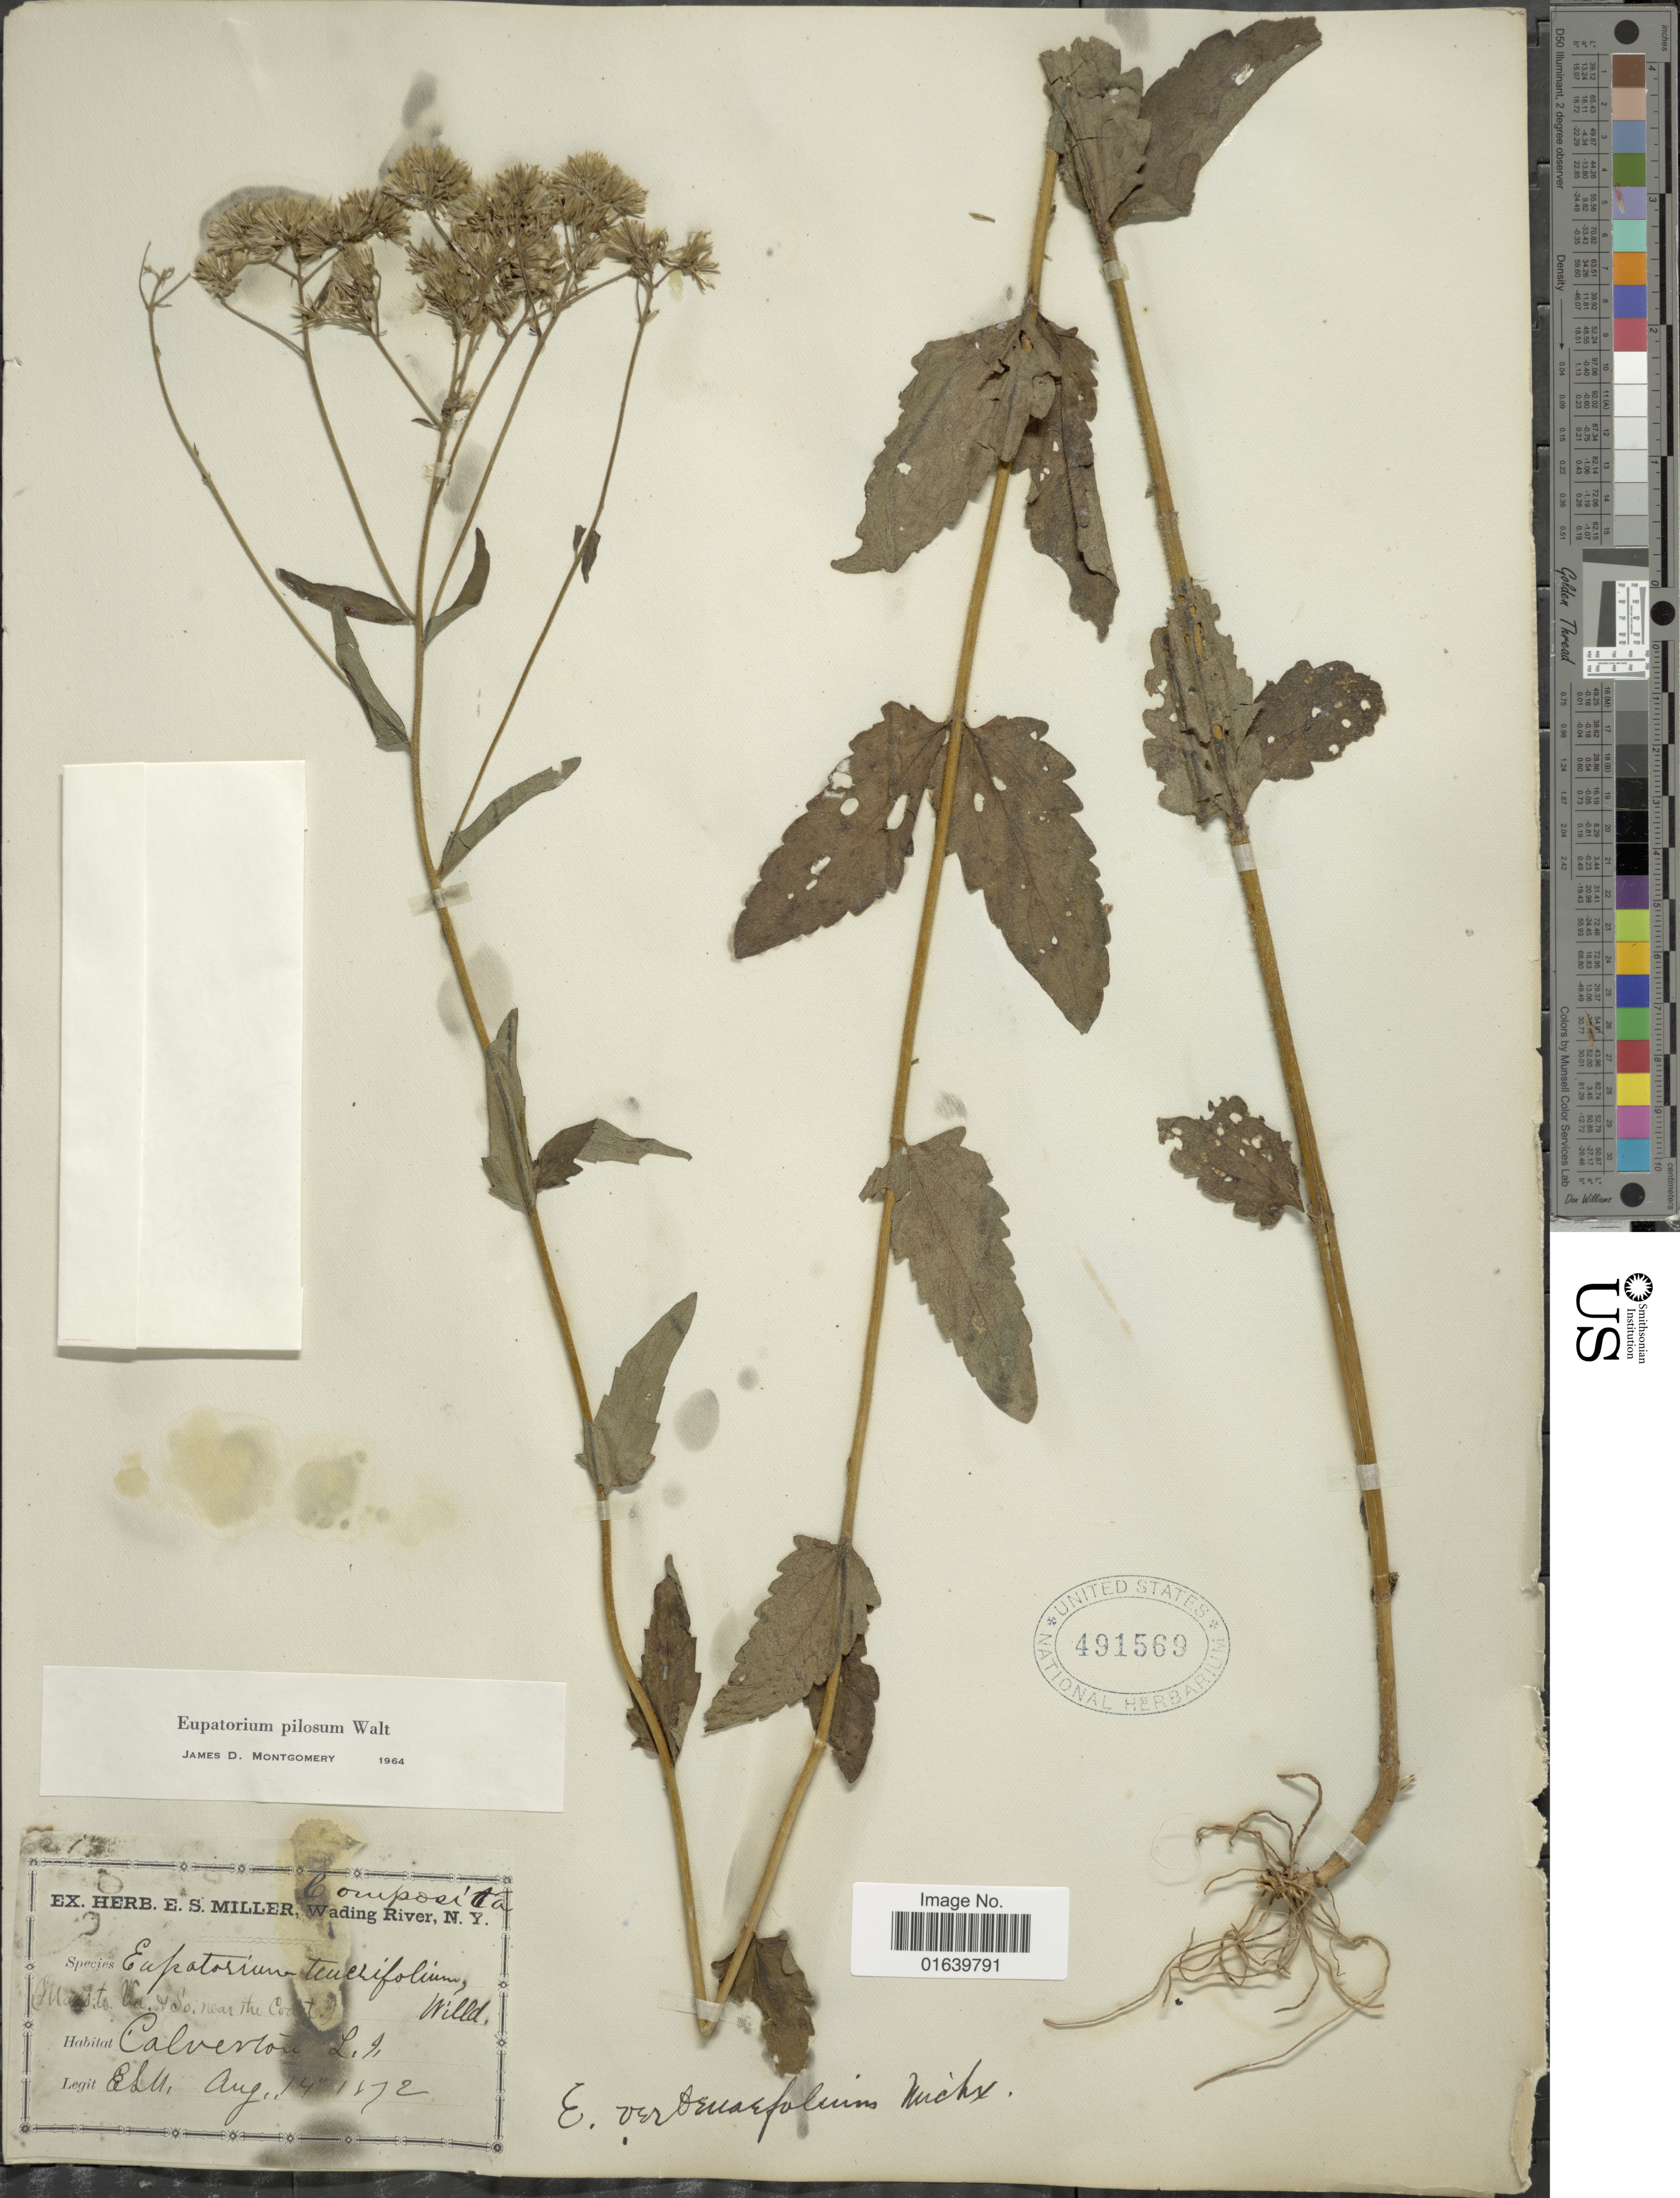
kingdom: Plantae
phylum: Tracheophyta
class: Magnoliopsida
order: Asterales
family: Asteraceae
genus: Eupatorium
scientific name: Eupatorium pilosum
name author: Walter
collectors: ex herb. E. S. Miller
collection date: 1872-08-14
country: United States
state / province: New York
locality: Wading River.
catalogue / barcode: US 491569